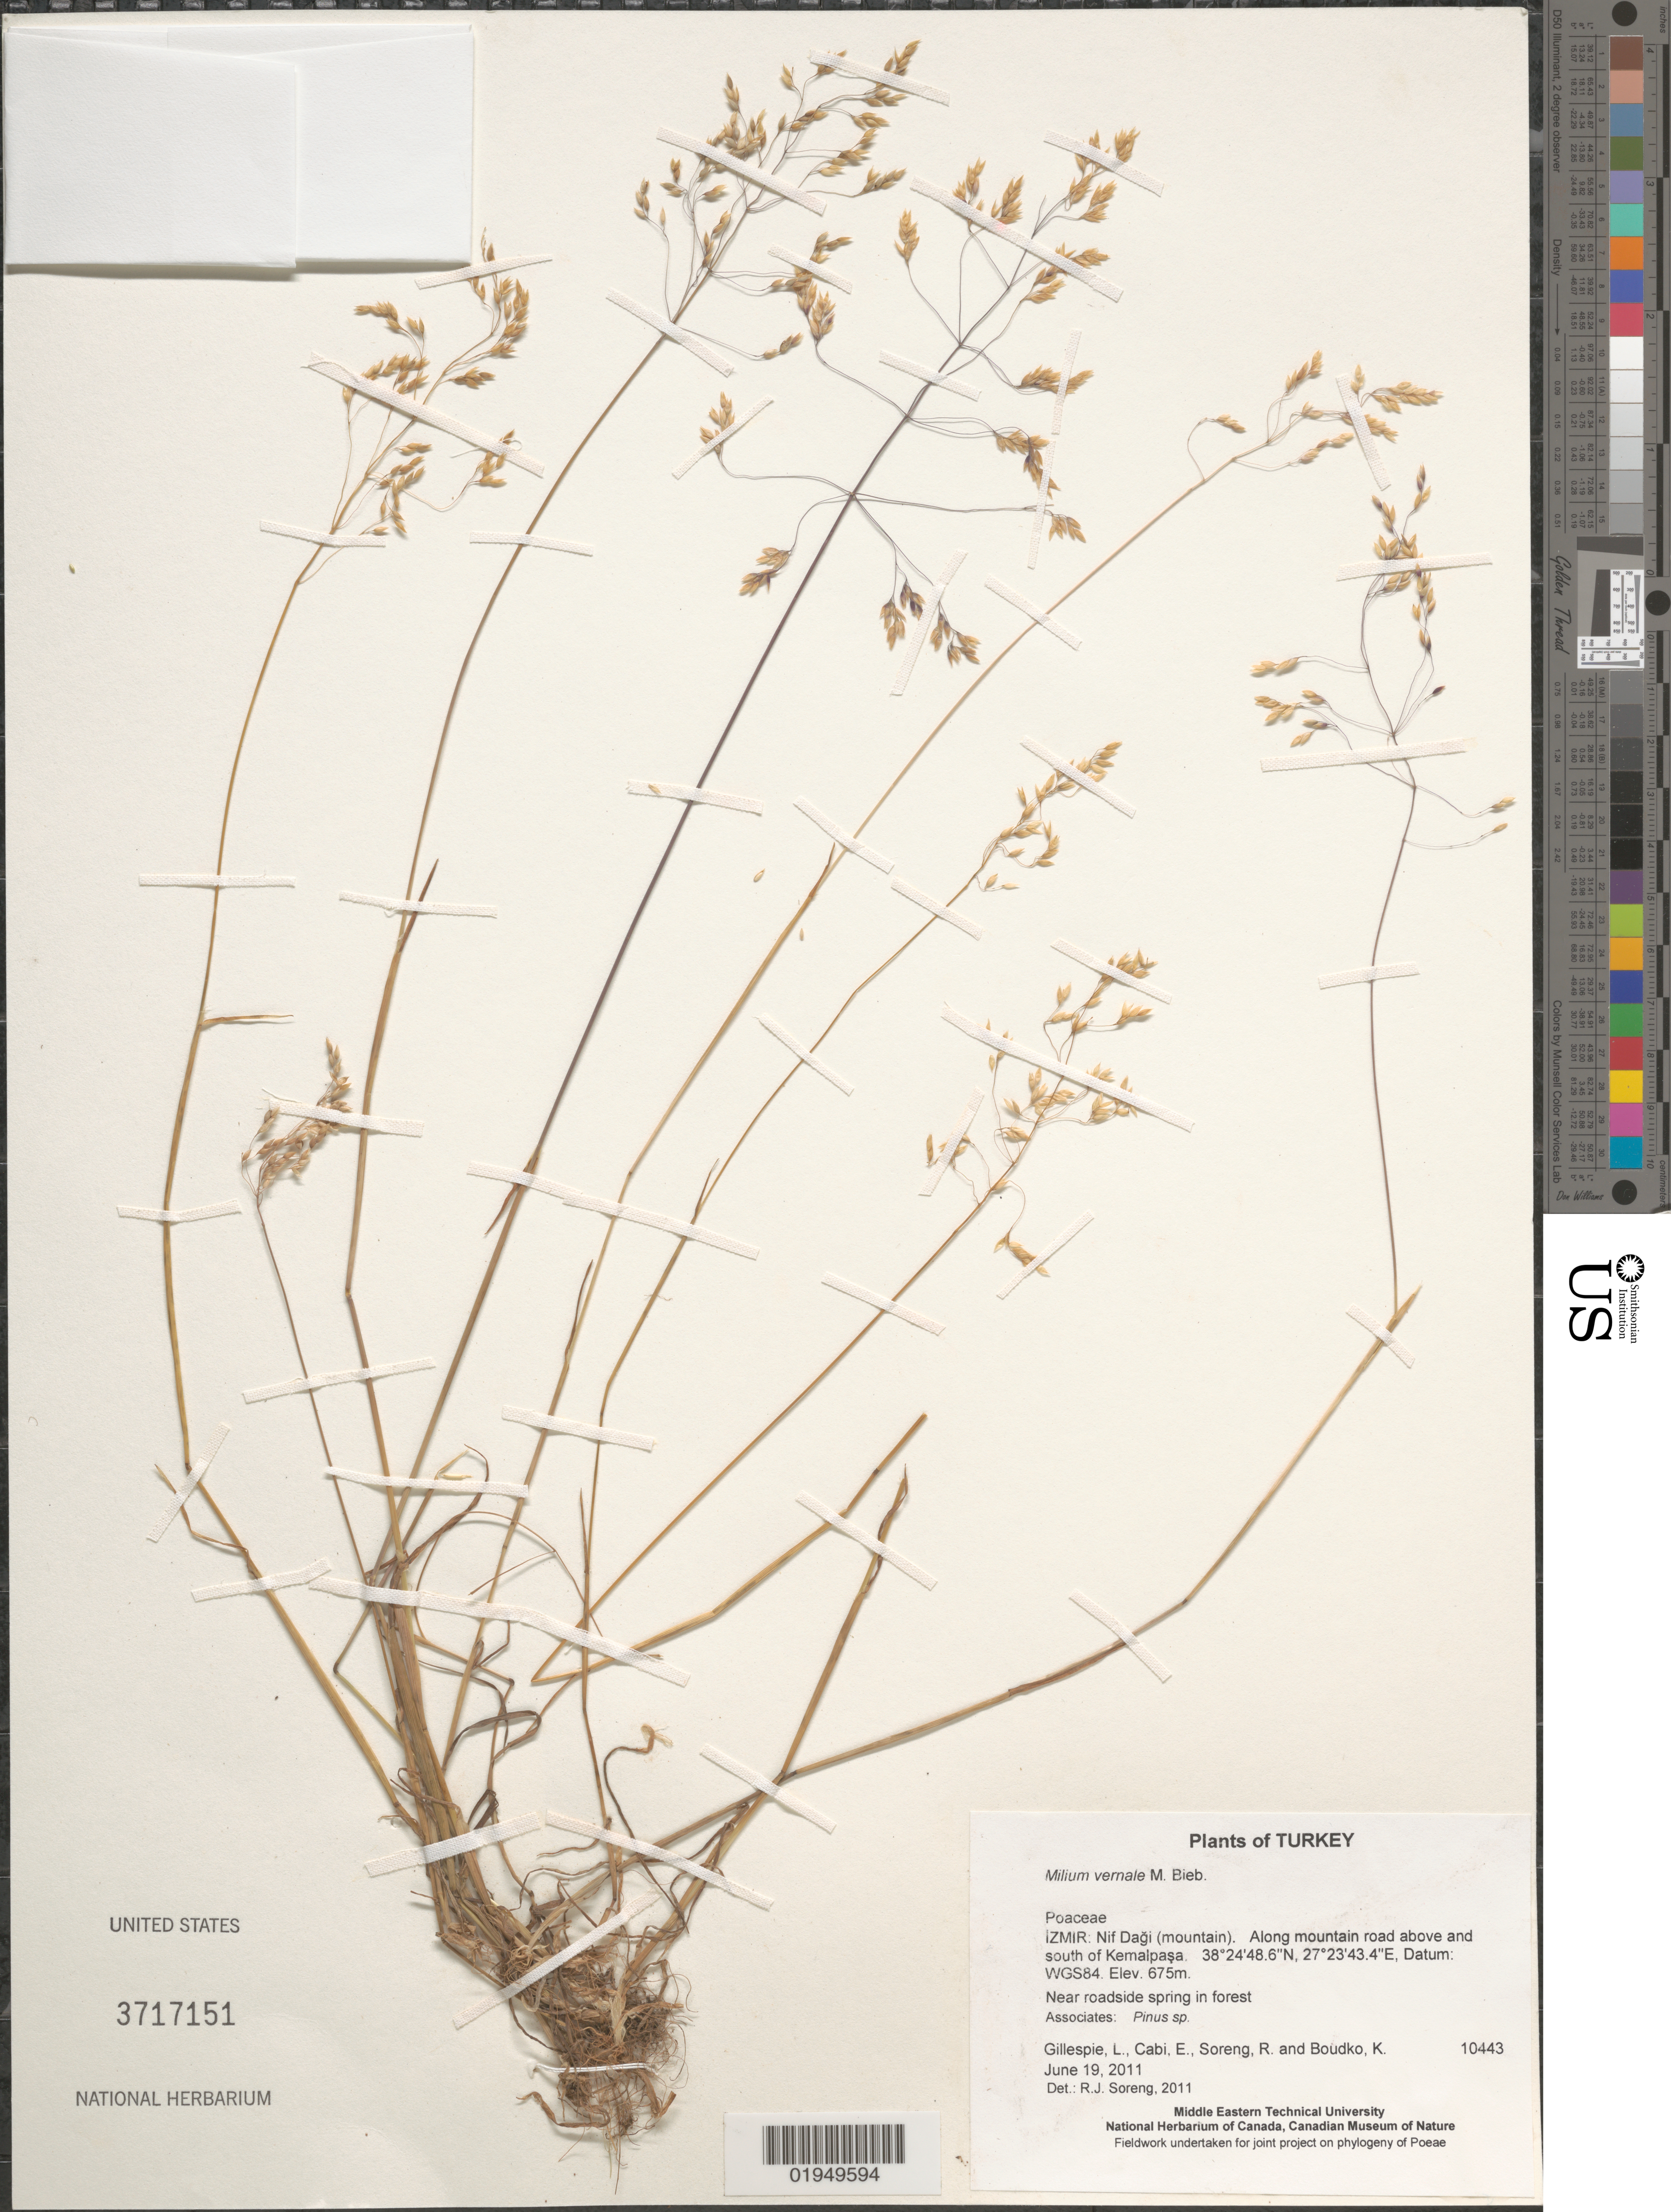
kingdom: Plantae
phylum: Tracheophyta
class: Liliopsida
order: Poales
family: Poaceae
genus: Milium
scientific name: Milium vernale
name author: M. Bieb.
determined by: Soreng, Robert J., Research Associate (BOT), Smithsonian Institution - National Museum of Natural History (UNITED STATES)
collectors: L. J. Gillespie, E. Cabi, R. J. Soreng & K. Boudko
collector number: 10443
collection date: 2011-06-19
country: Turkey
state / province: Izmir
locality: Nif Dagi (mountain). Along mountain road above and south of Kemalpasa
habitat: Near roadside spring in forest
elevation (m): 675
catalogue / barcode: US 3717151